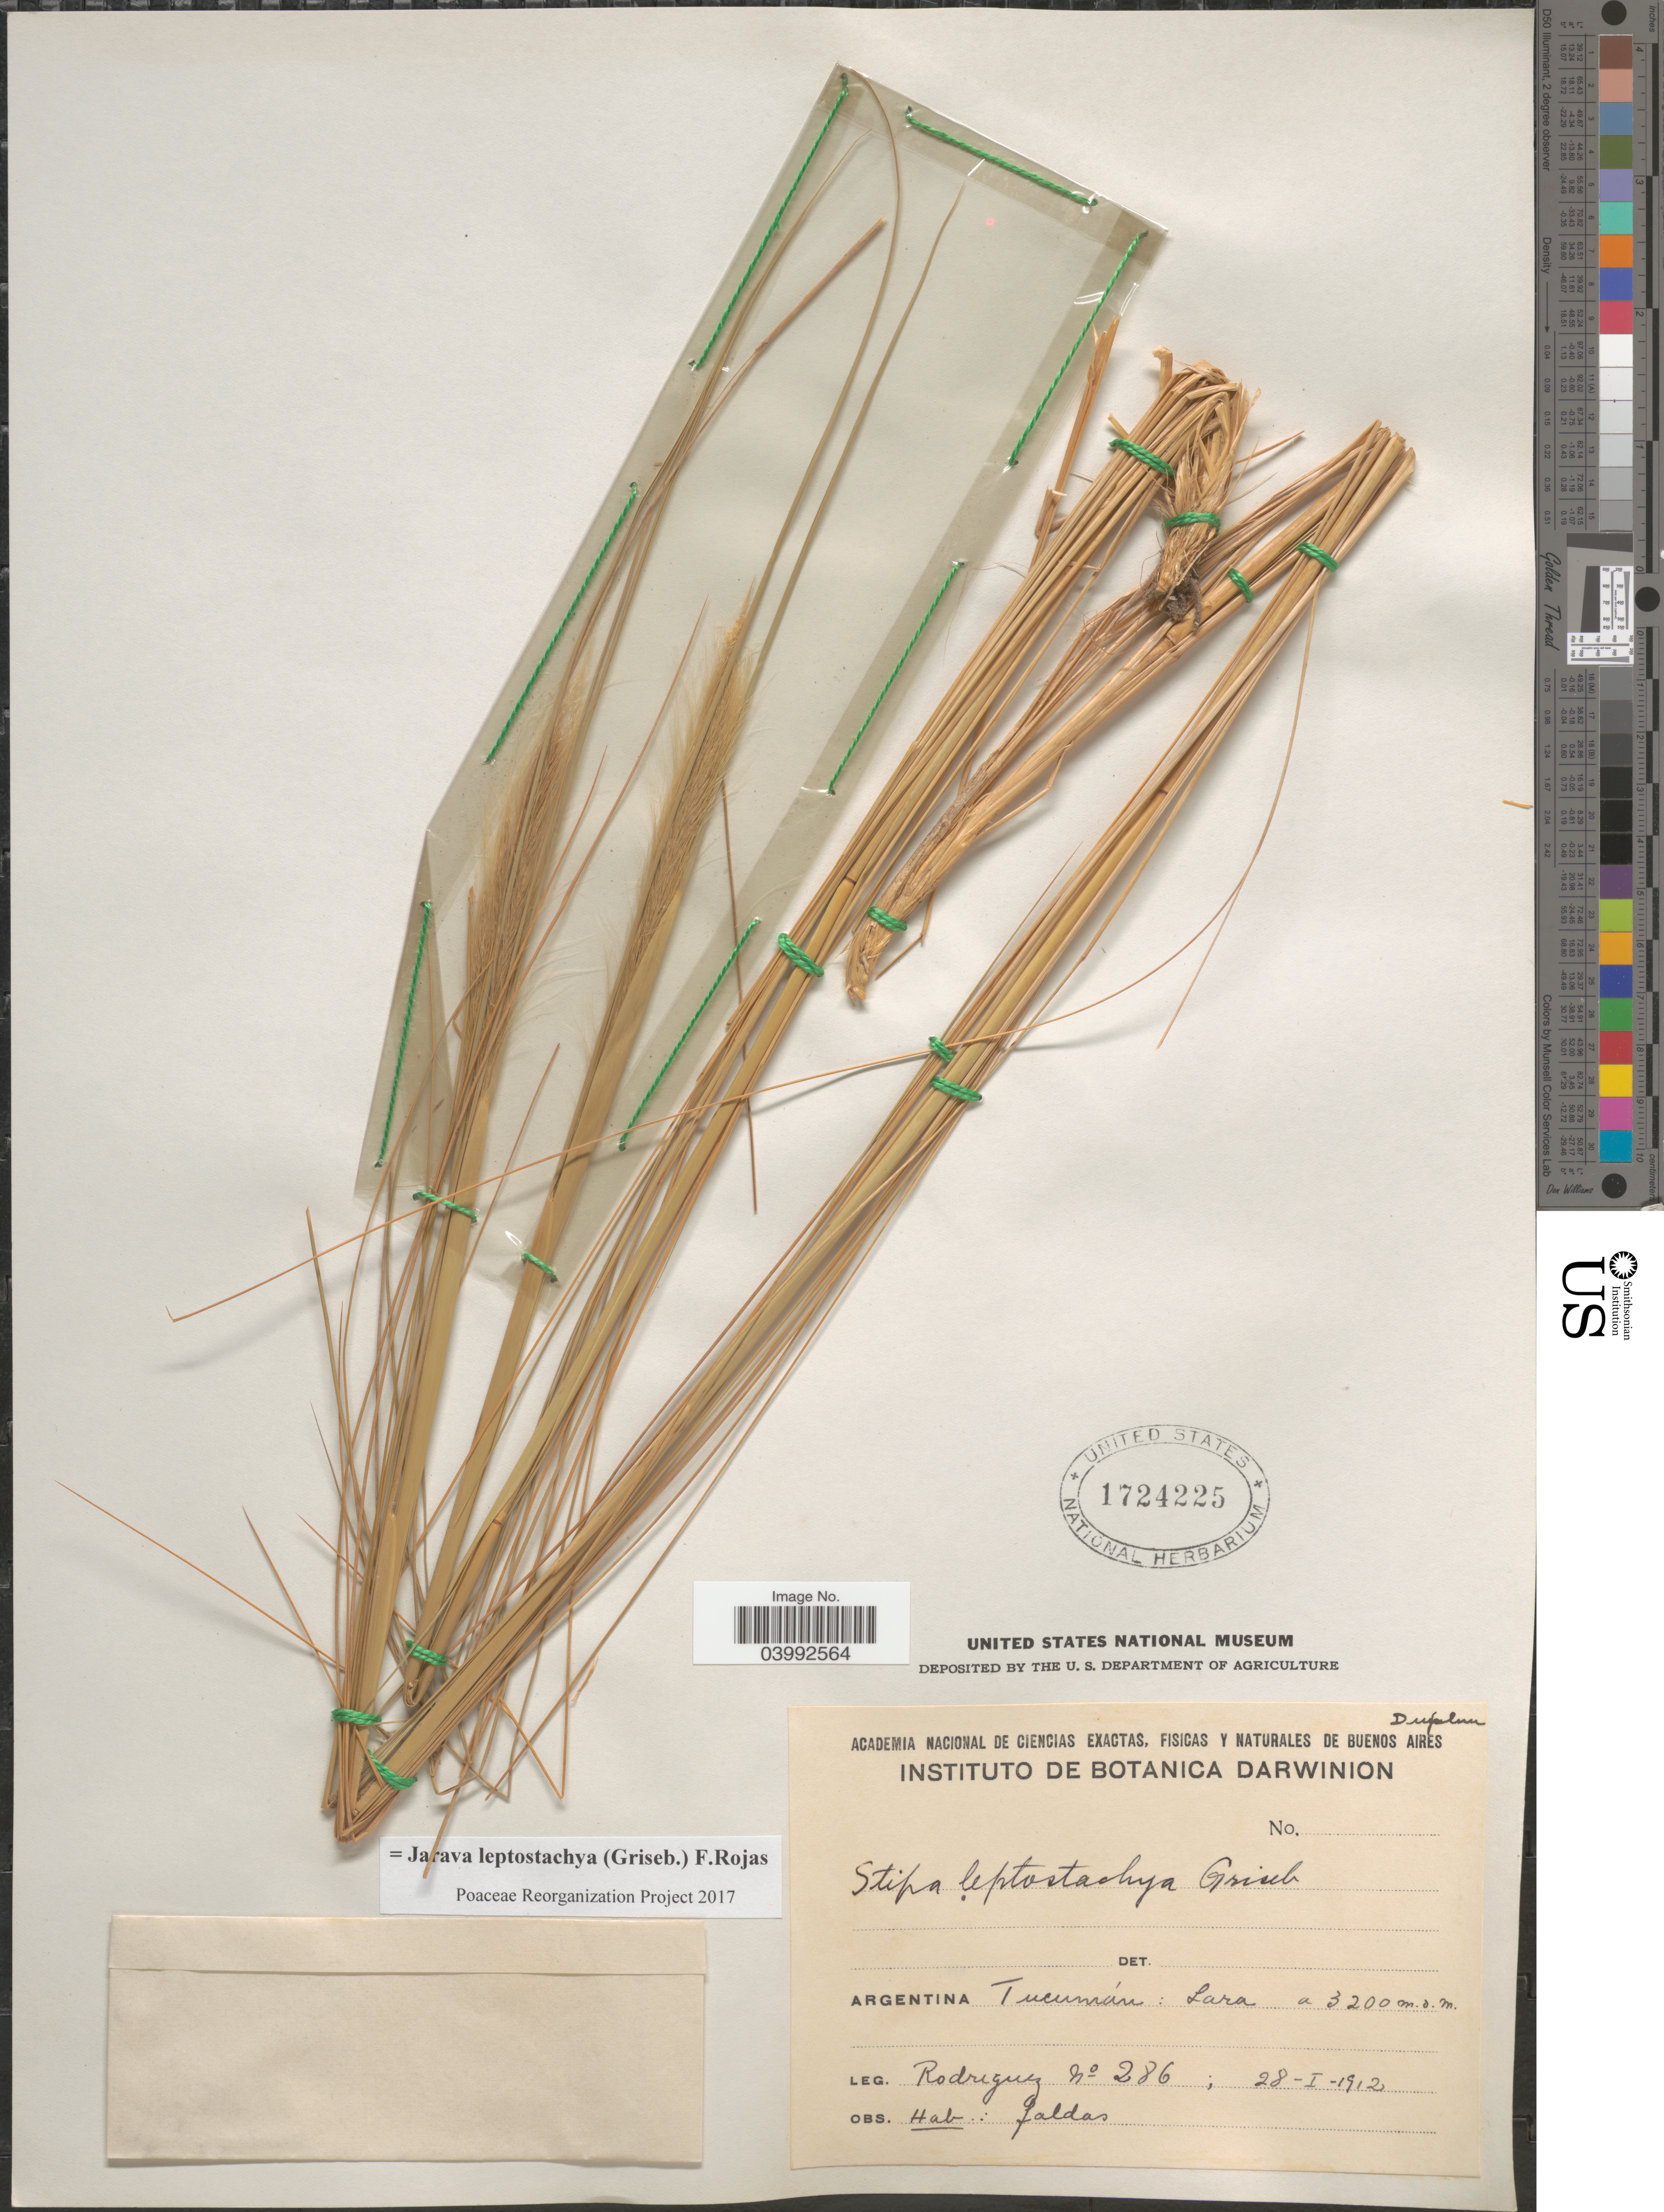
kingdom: Plantae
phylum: Tracheophyta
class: Liliopsida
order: Poales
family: Poaceae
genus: Jarava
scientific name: Jarava leptostachya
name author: (Griseb.) F. Rojas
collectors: Rodriguez, --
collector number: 286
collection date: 1912-01-28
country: Argentina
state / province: Tucuman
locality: Lara.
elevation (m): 3200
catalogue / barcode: US 1724225